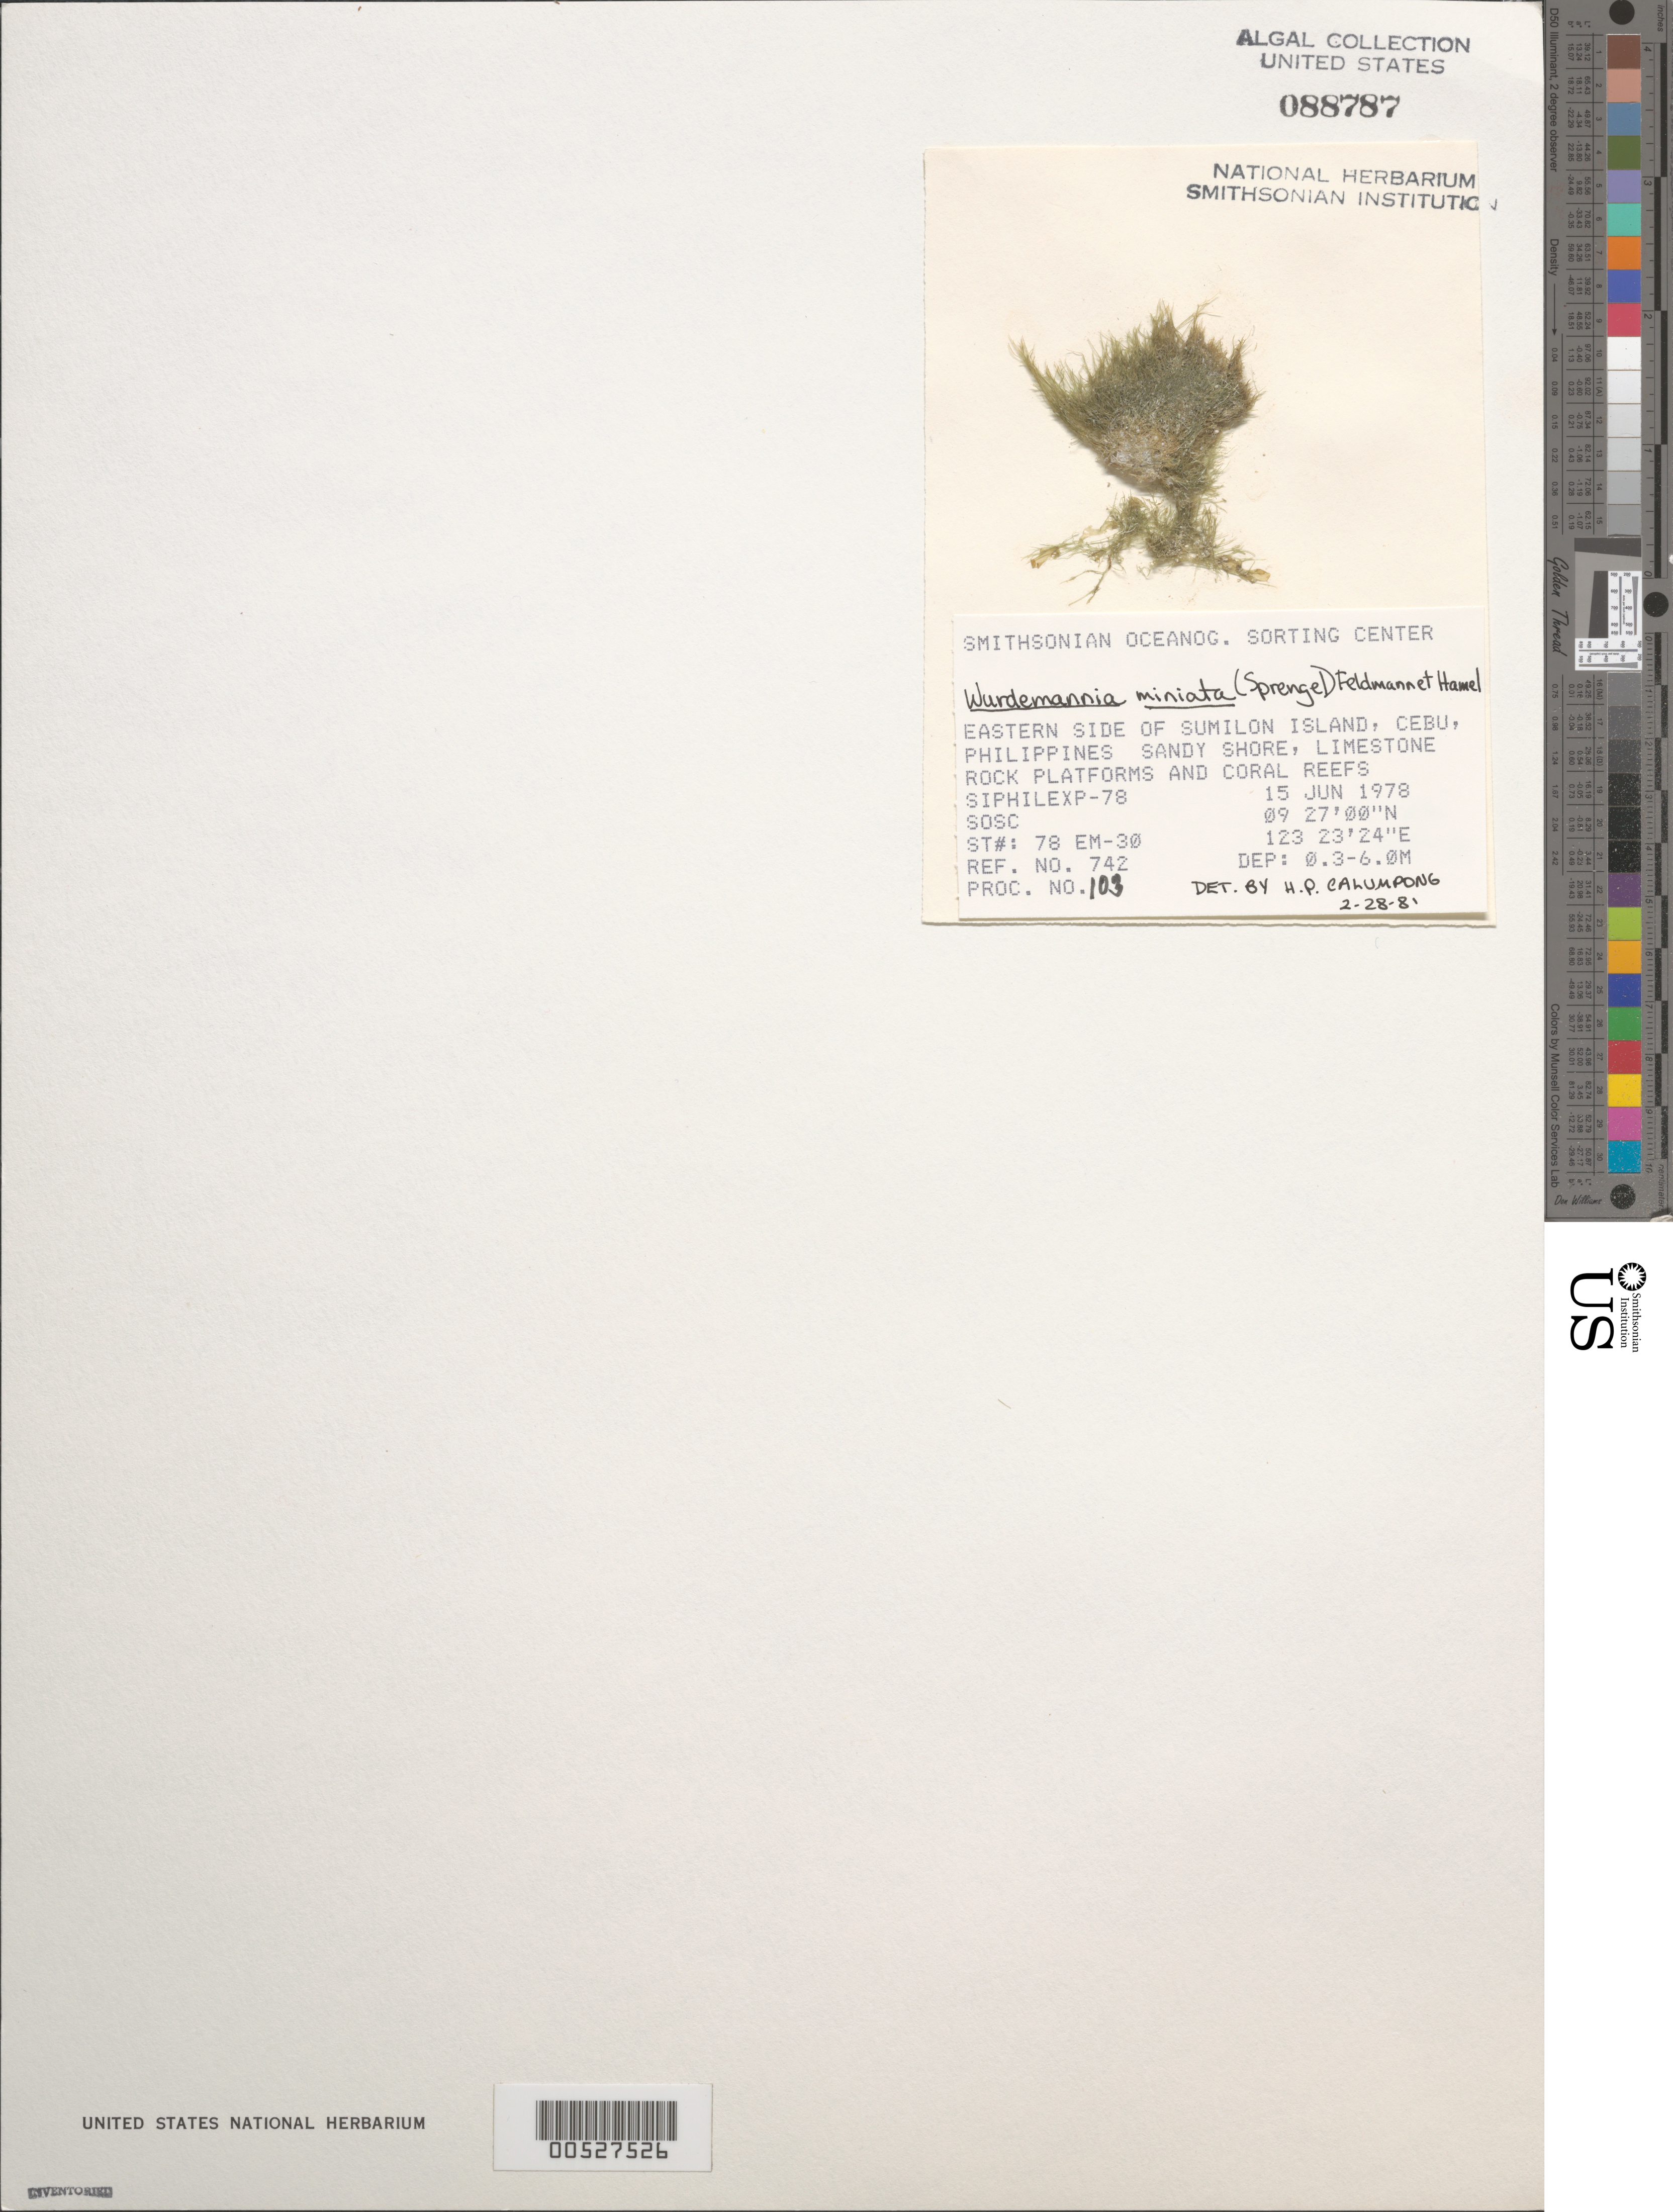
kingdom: Plantae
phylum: Rhodophyta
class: Florideophyceae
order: Gigartinales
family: Solieriaceae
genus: Wurdemannia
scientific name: Wurdemannia miniata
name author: (Spreng.) Feldmann & G. Hamel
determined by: Calumpong, H. P.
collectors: SOSC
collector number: Station 78 Em-30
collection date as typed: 15 Jun 1978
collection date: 1978-06-15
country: Philippines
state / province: Central Visayas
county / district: Cebu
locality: Sumilon island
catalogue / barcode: US 88787